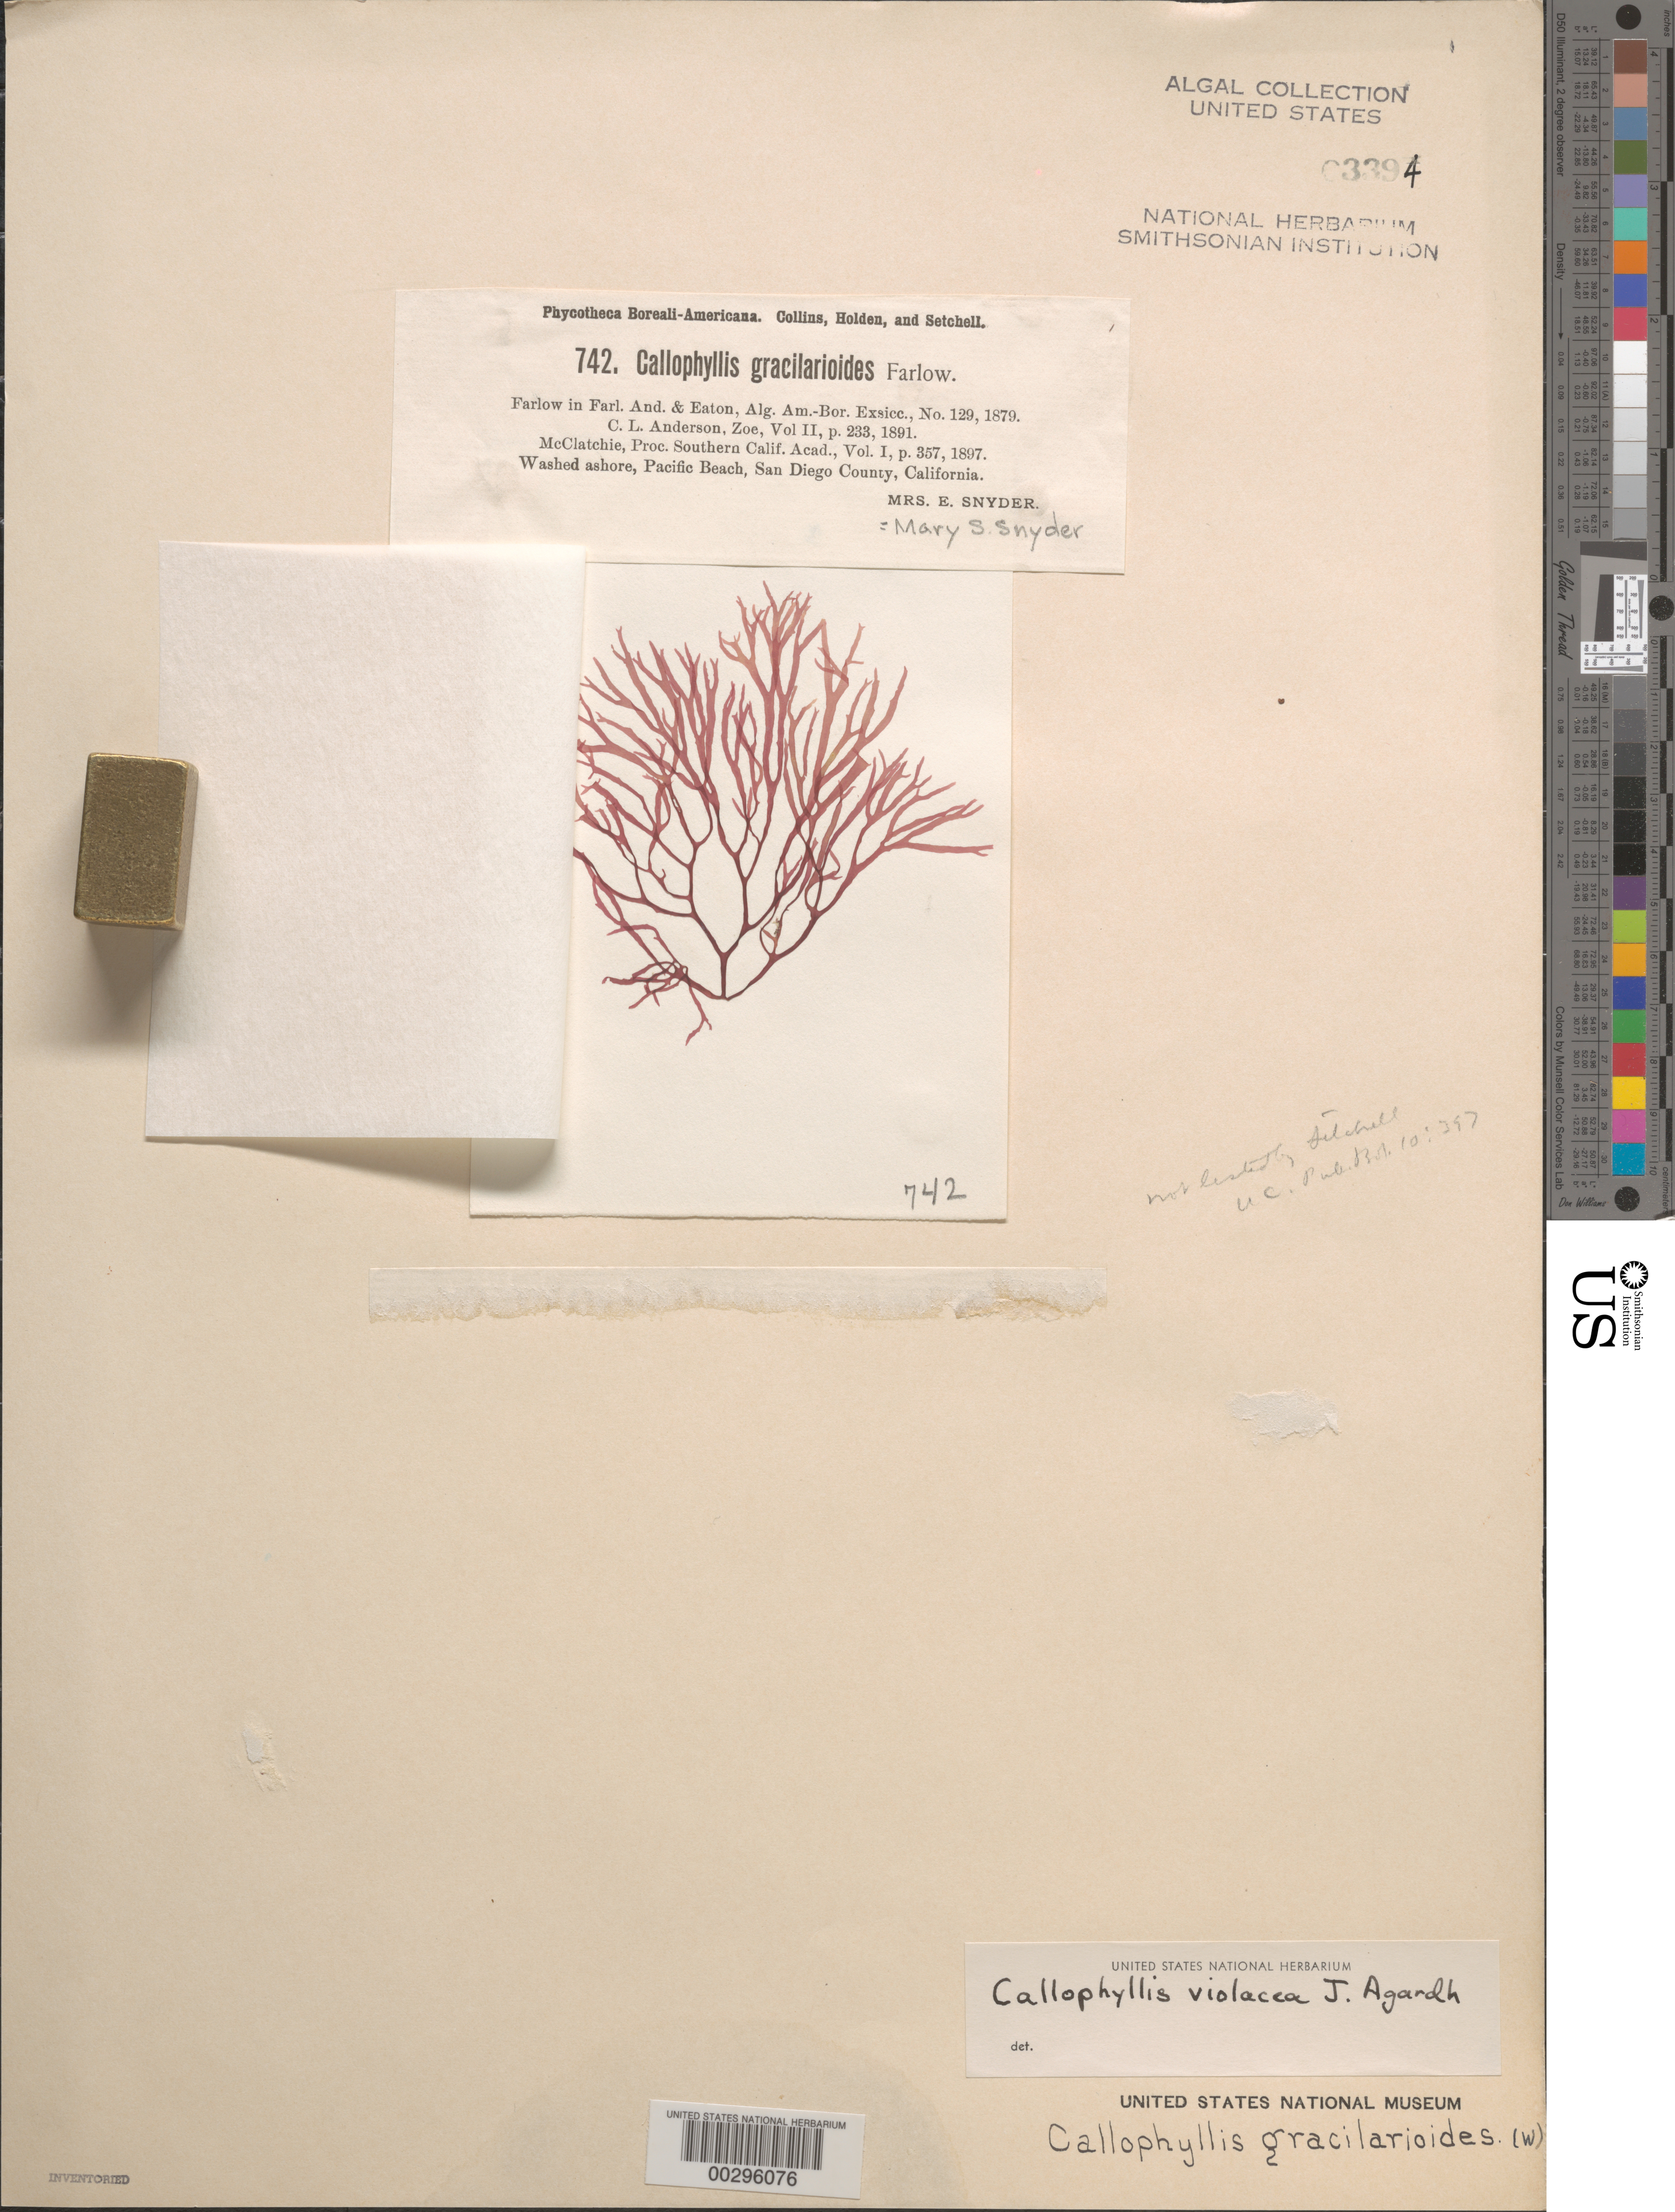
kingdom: Plantae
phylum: Rhodophyta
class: Florideophyceae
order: Gigartinales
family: Kallymeniaceae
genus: Callophyllis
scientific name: Callophyllis violacea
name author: J. Agardh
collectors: M. Snyder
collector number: PB-A 742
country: United States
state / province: California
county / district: San Diego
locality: Pacific Beach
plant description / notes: Collins, Holden & Setchell, Phycotheca Boreali-Americana, as Callophyllis gracilarioides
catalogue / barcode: US 3394